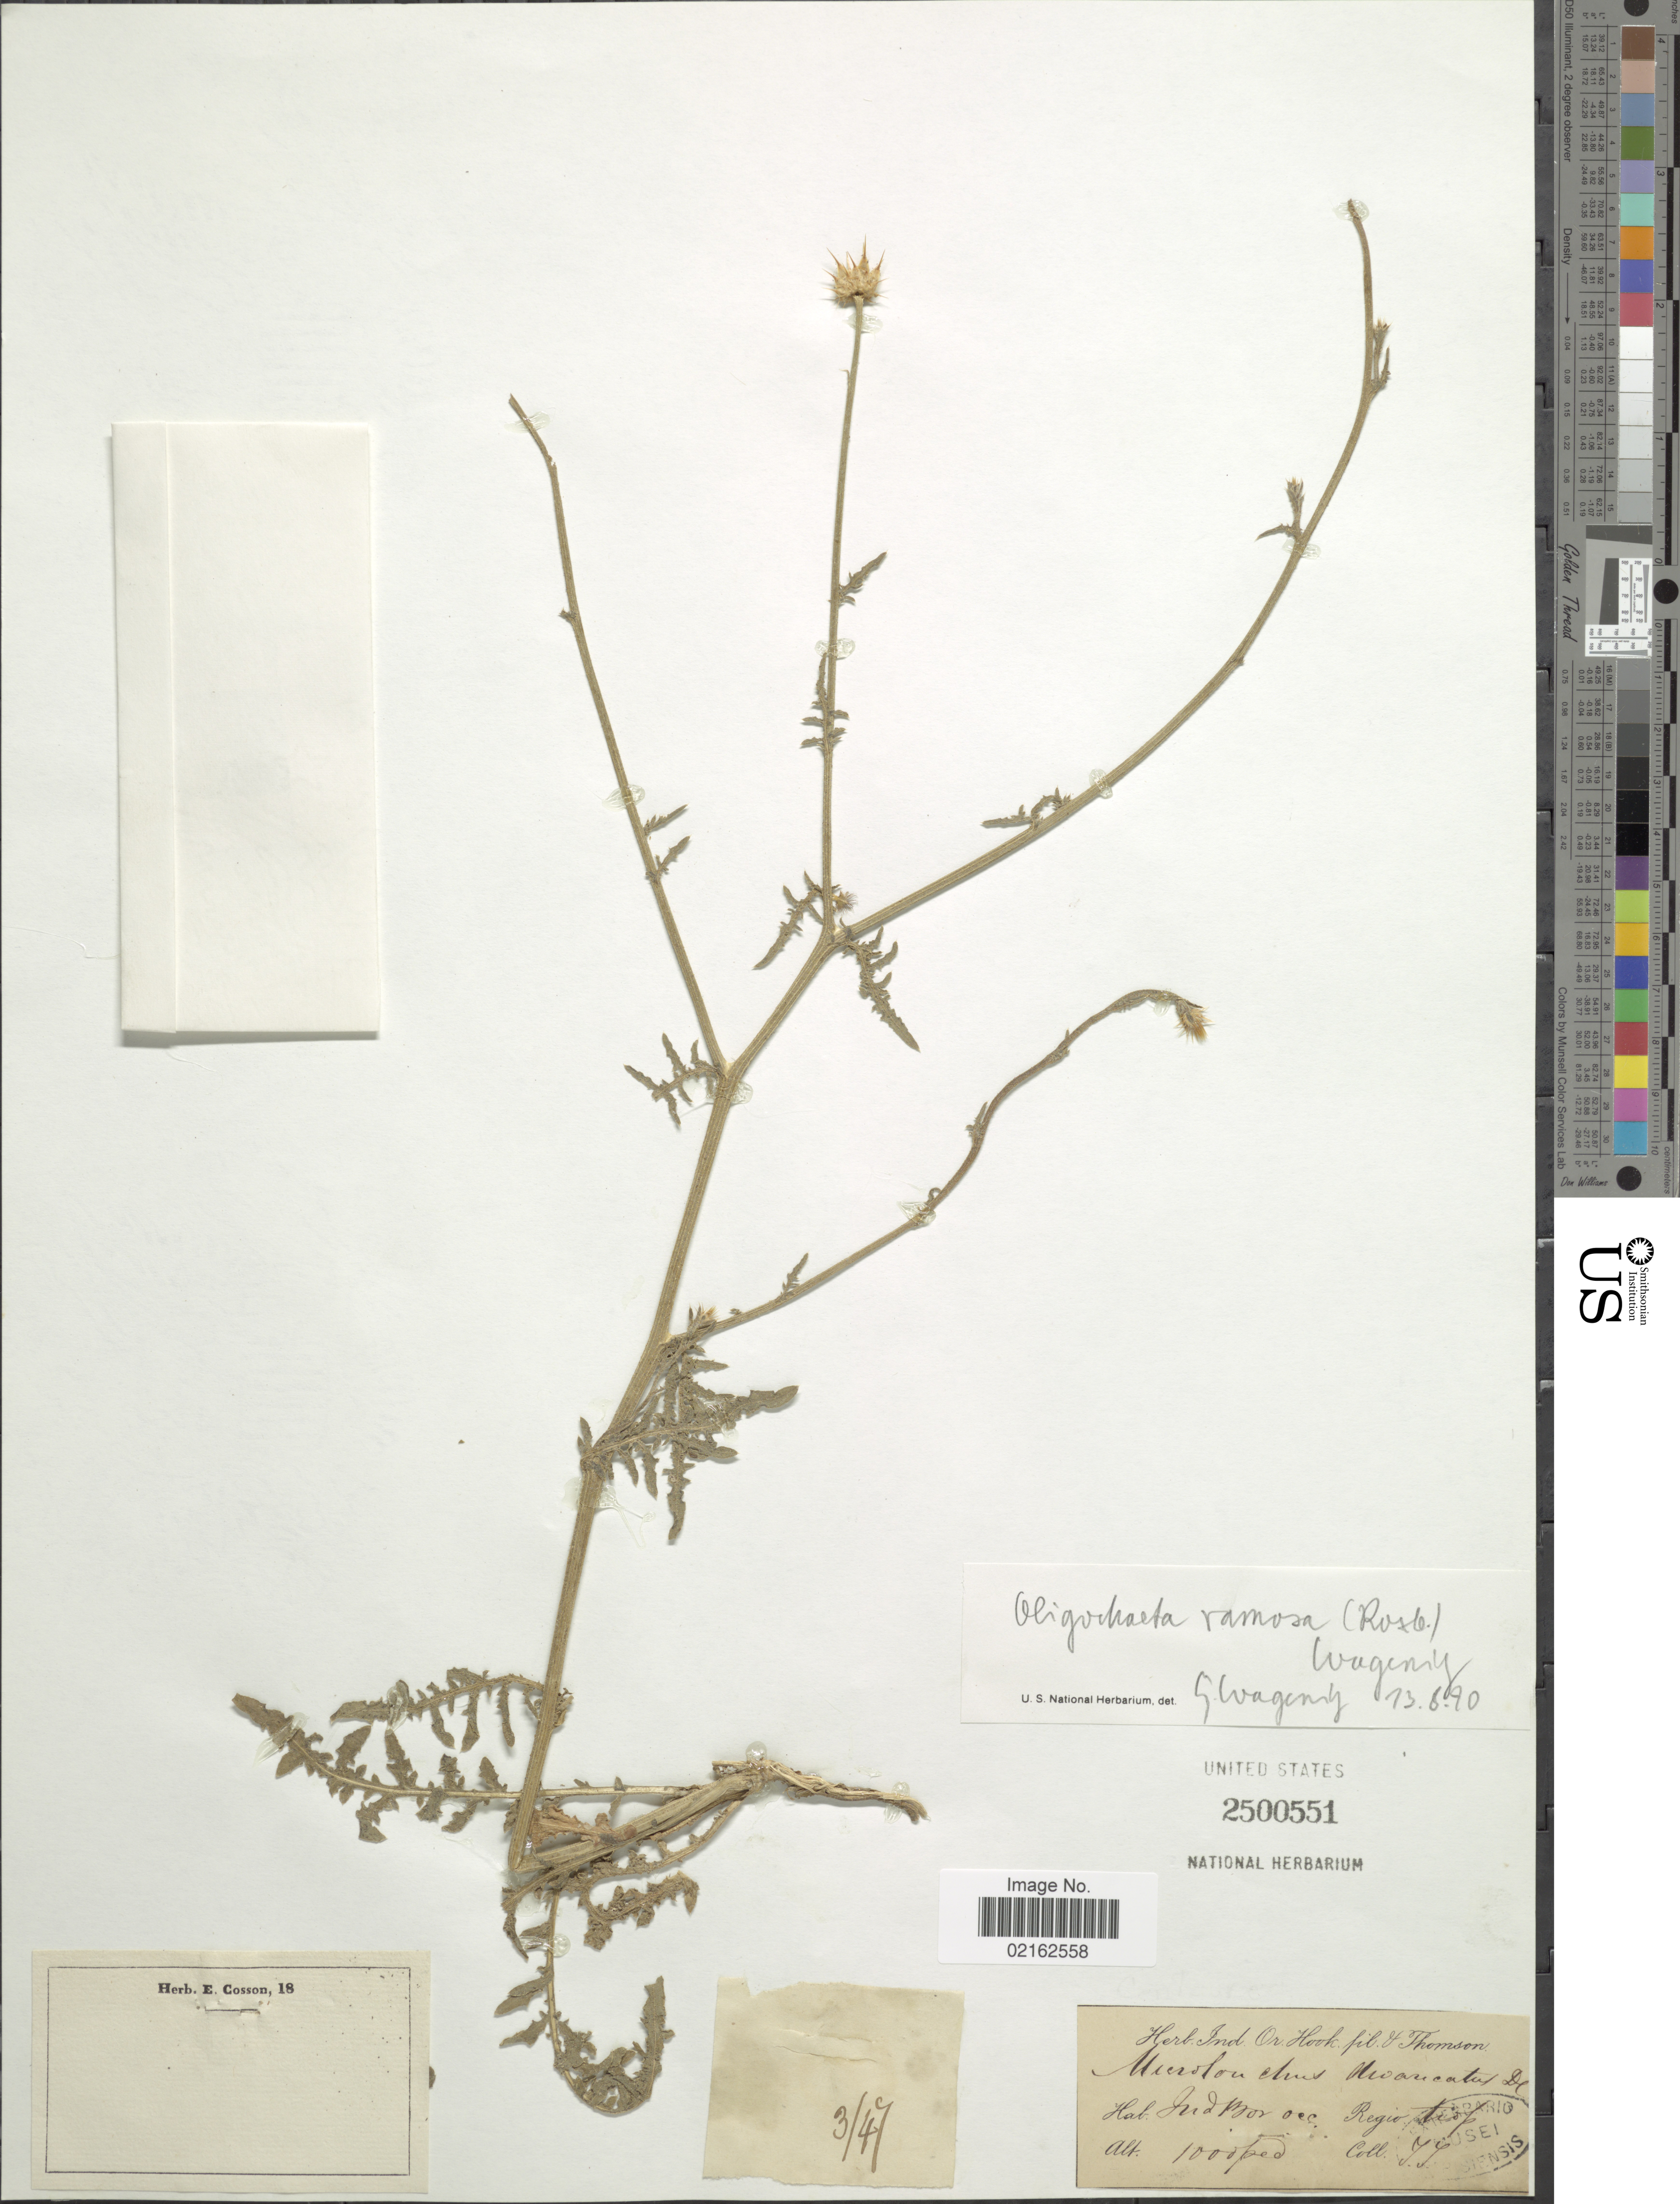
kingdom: Plantae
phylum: Tracheophyta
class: Magnoliopsida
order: Asterales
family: Asteraceae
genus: Oligochaeta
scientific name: Oligochaeta ramosa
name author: (Roxb.) Wagenitz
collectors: T. Thomson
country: India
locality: Ind Bor Occ.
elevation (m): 305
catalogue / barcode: US 2500551